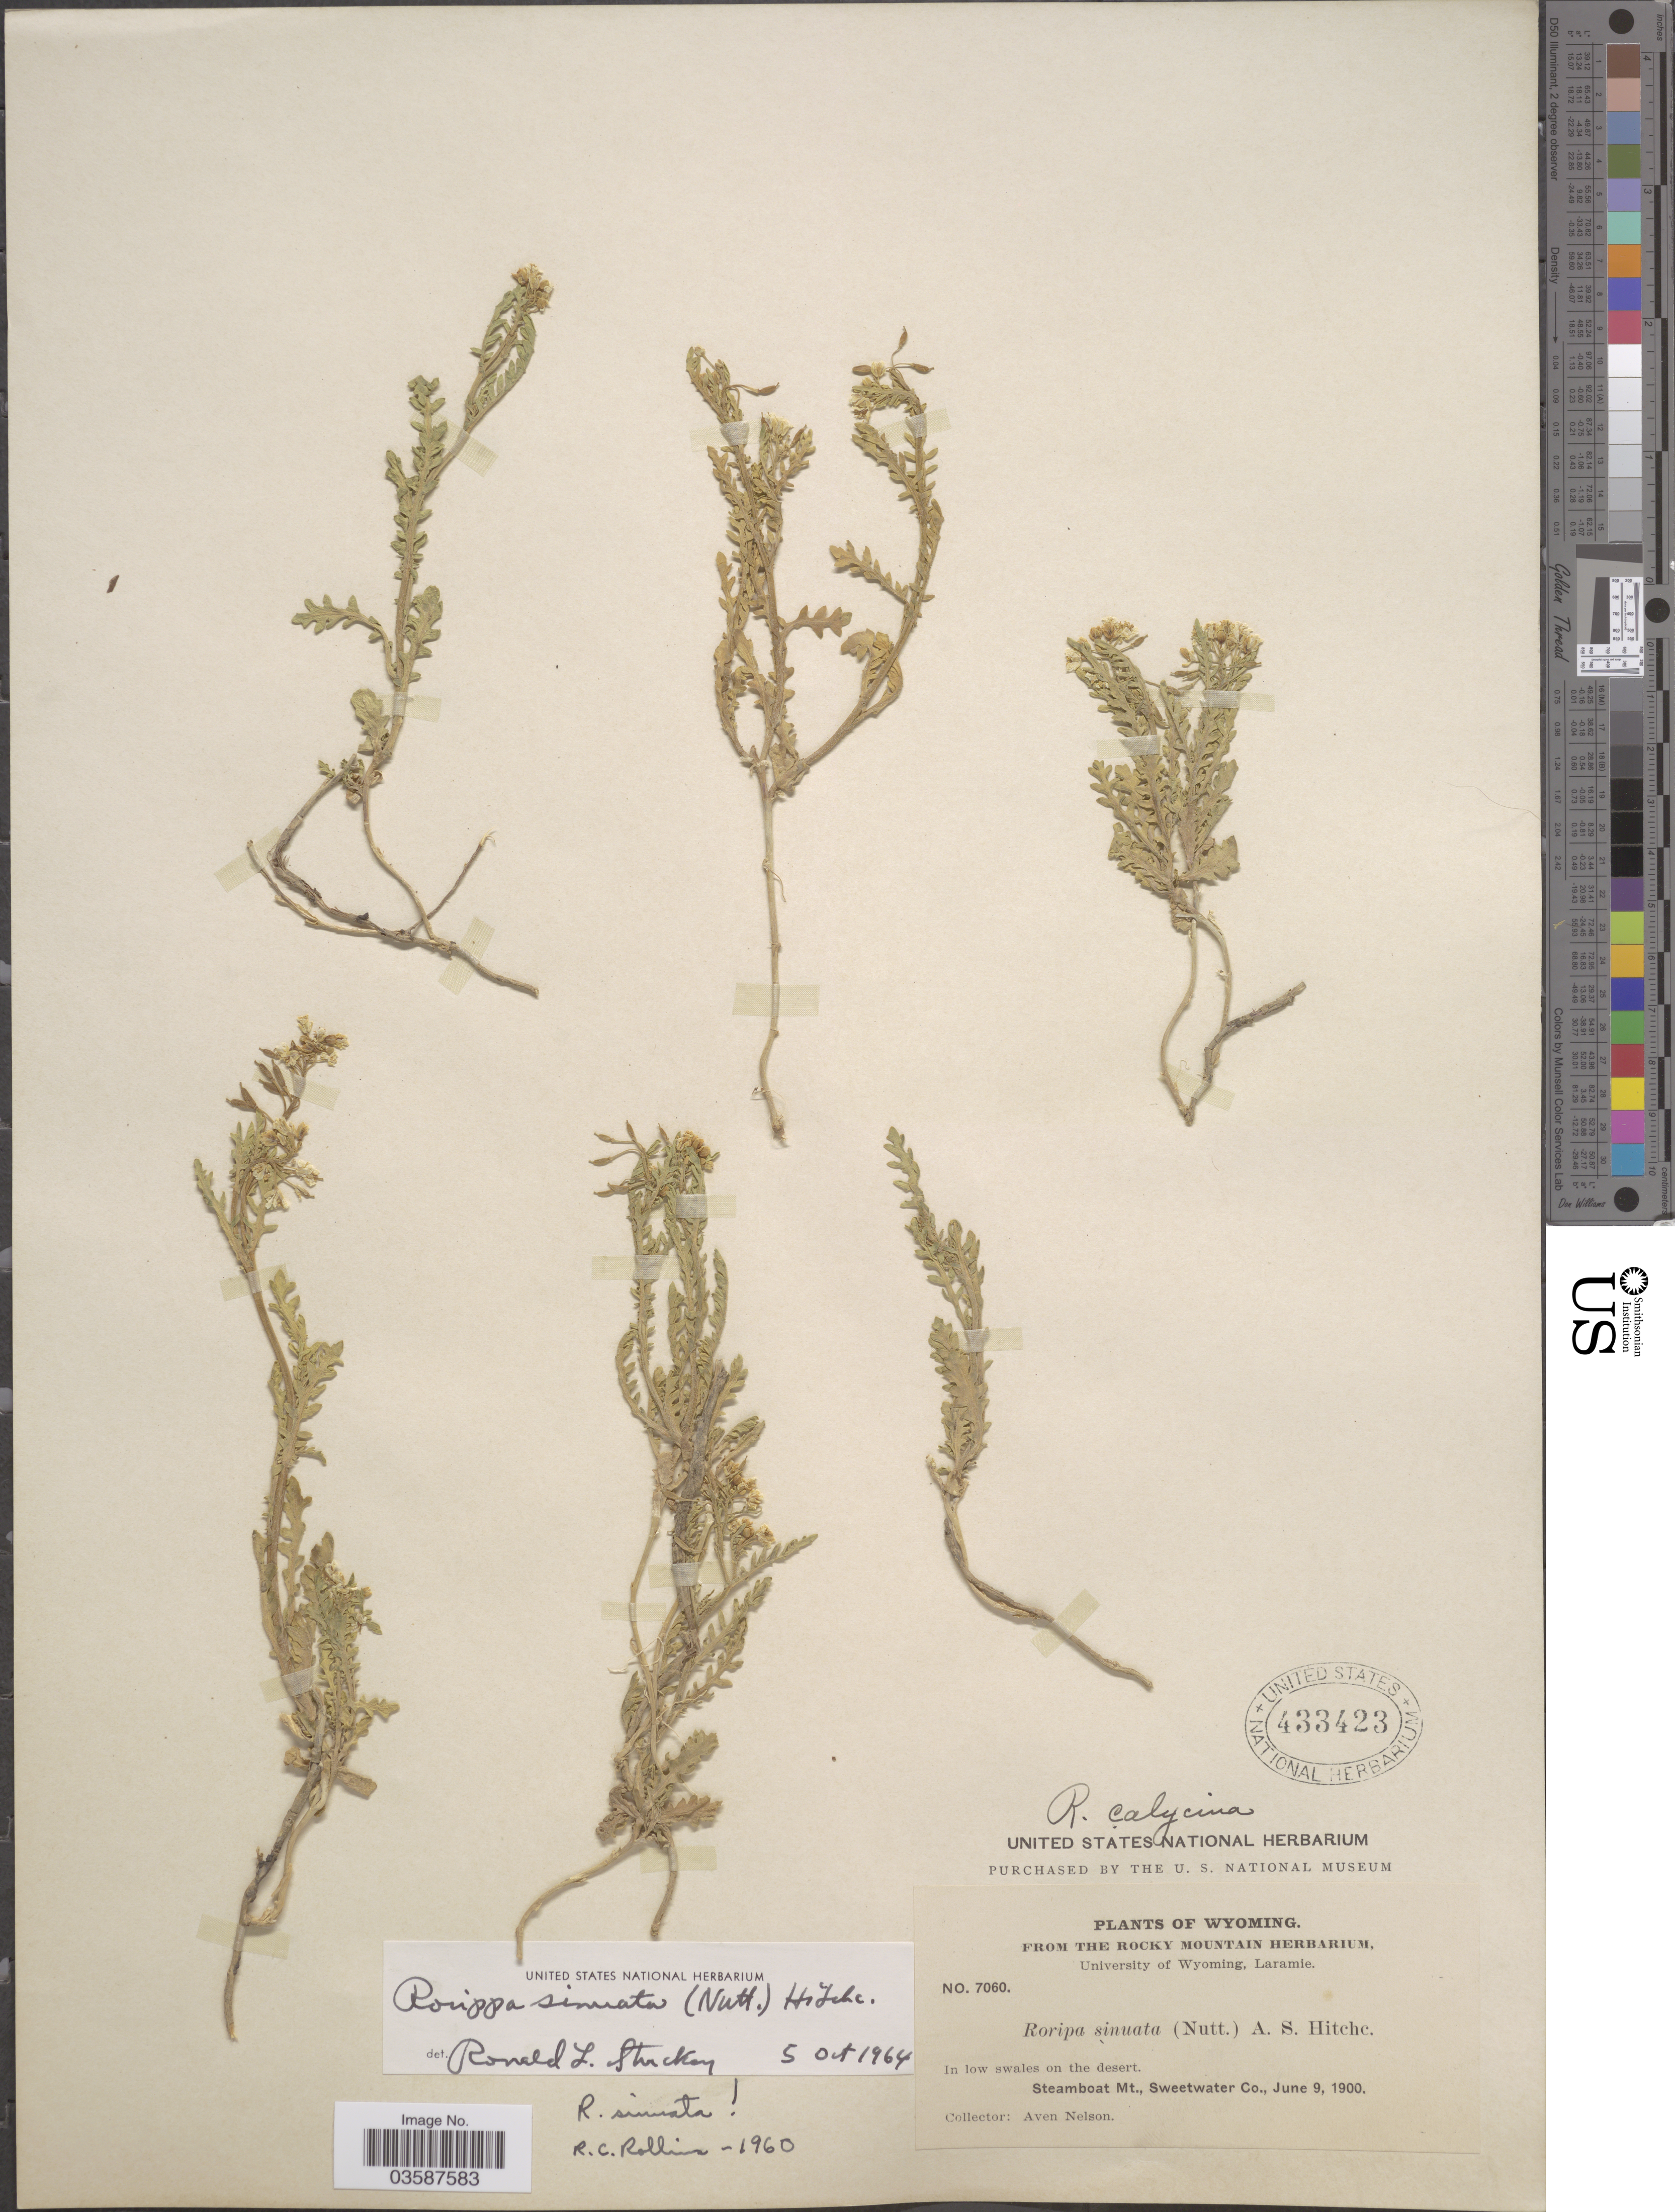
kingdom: Plantae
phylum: Tracheophyta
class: Magnoliopsida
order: Brassicales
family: Brassicaceae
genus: Rorippa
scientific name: Rorippa sinuata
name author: (Nutt.) Hitchc.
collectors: A. Nelson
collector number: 7060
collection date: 1900-06-09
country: United States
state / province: Wyoming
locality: In low swales on the desert. Steamboat Mt., Sweetwater Co.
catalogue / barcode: US 433423